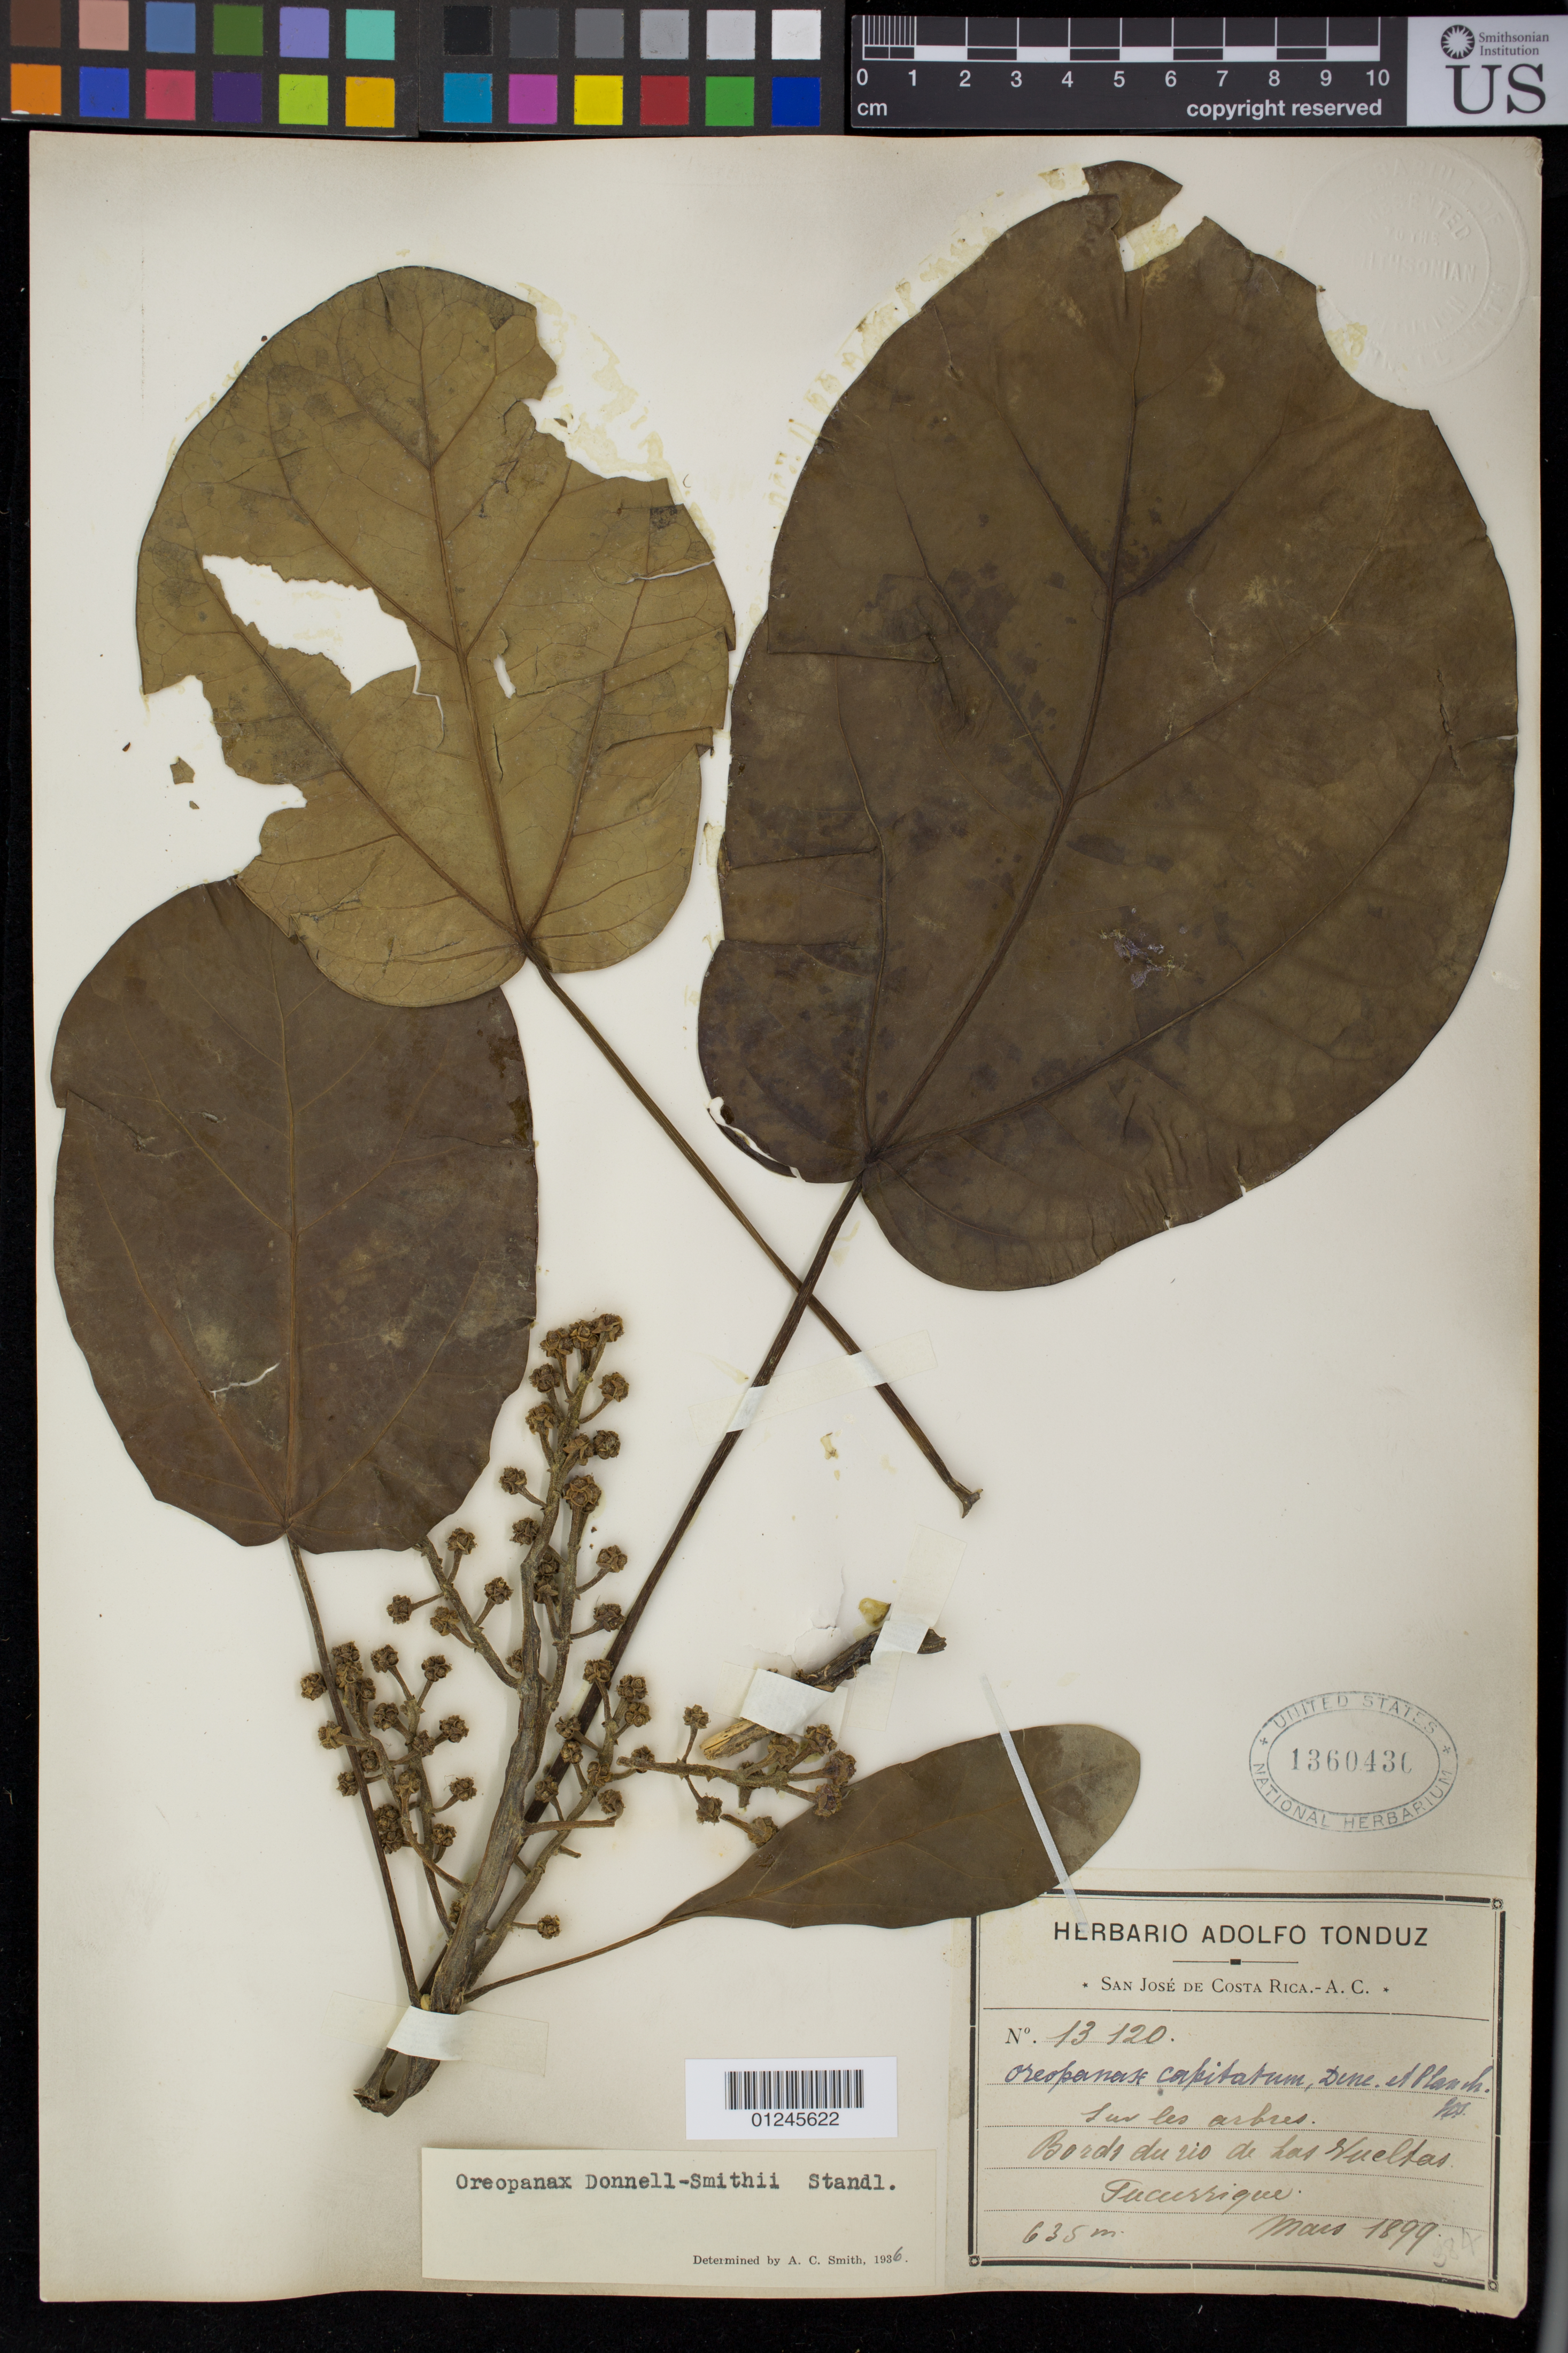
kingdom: Plantae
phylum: Tracheophyta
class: Magnoliopsida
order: Apiales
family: Araliaceae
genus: Oreopanax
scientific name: Oreopanax donnell-smithii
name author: Standl.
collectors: ex herb. Tonduz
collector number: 13120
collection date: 1899-03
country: Costa Rica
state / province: Cartago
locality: Bords du rio de Las Vueltas, Tucurrique.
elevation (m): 635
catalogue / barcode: US 1360430